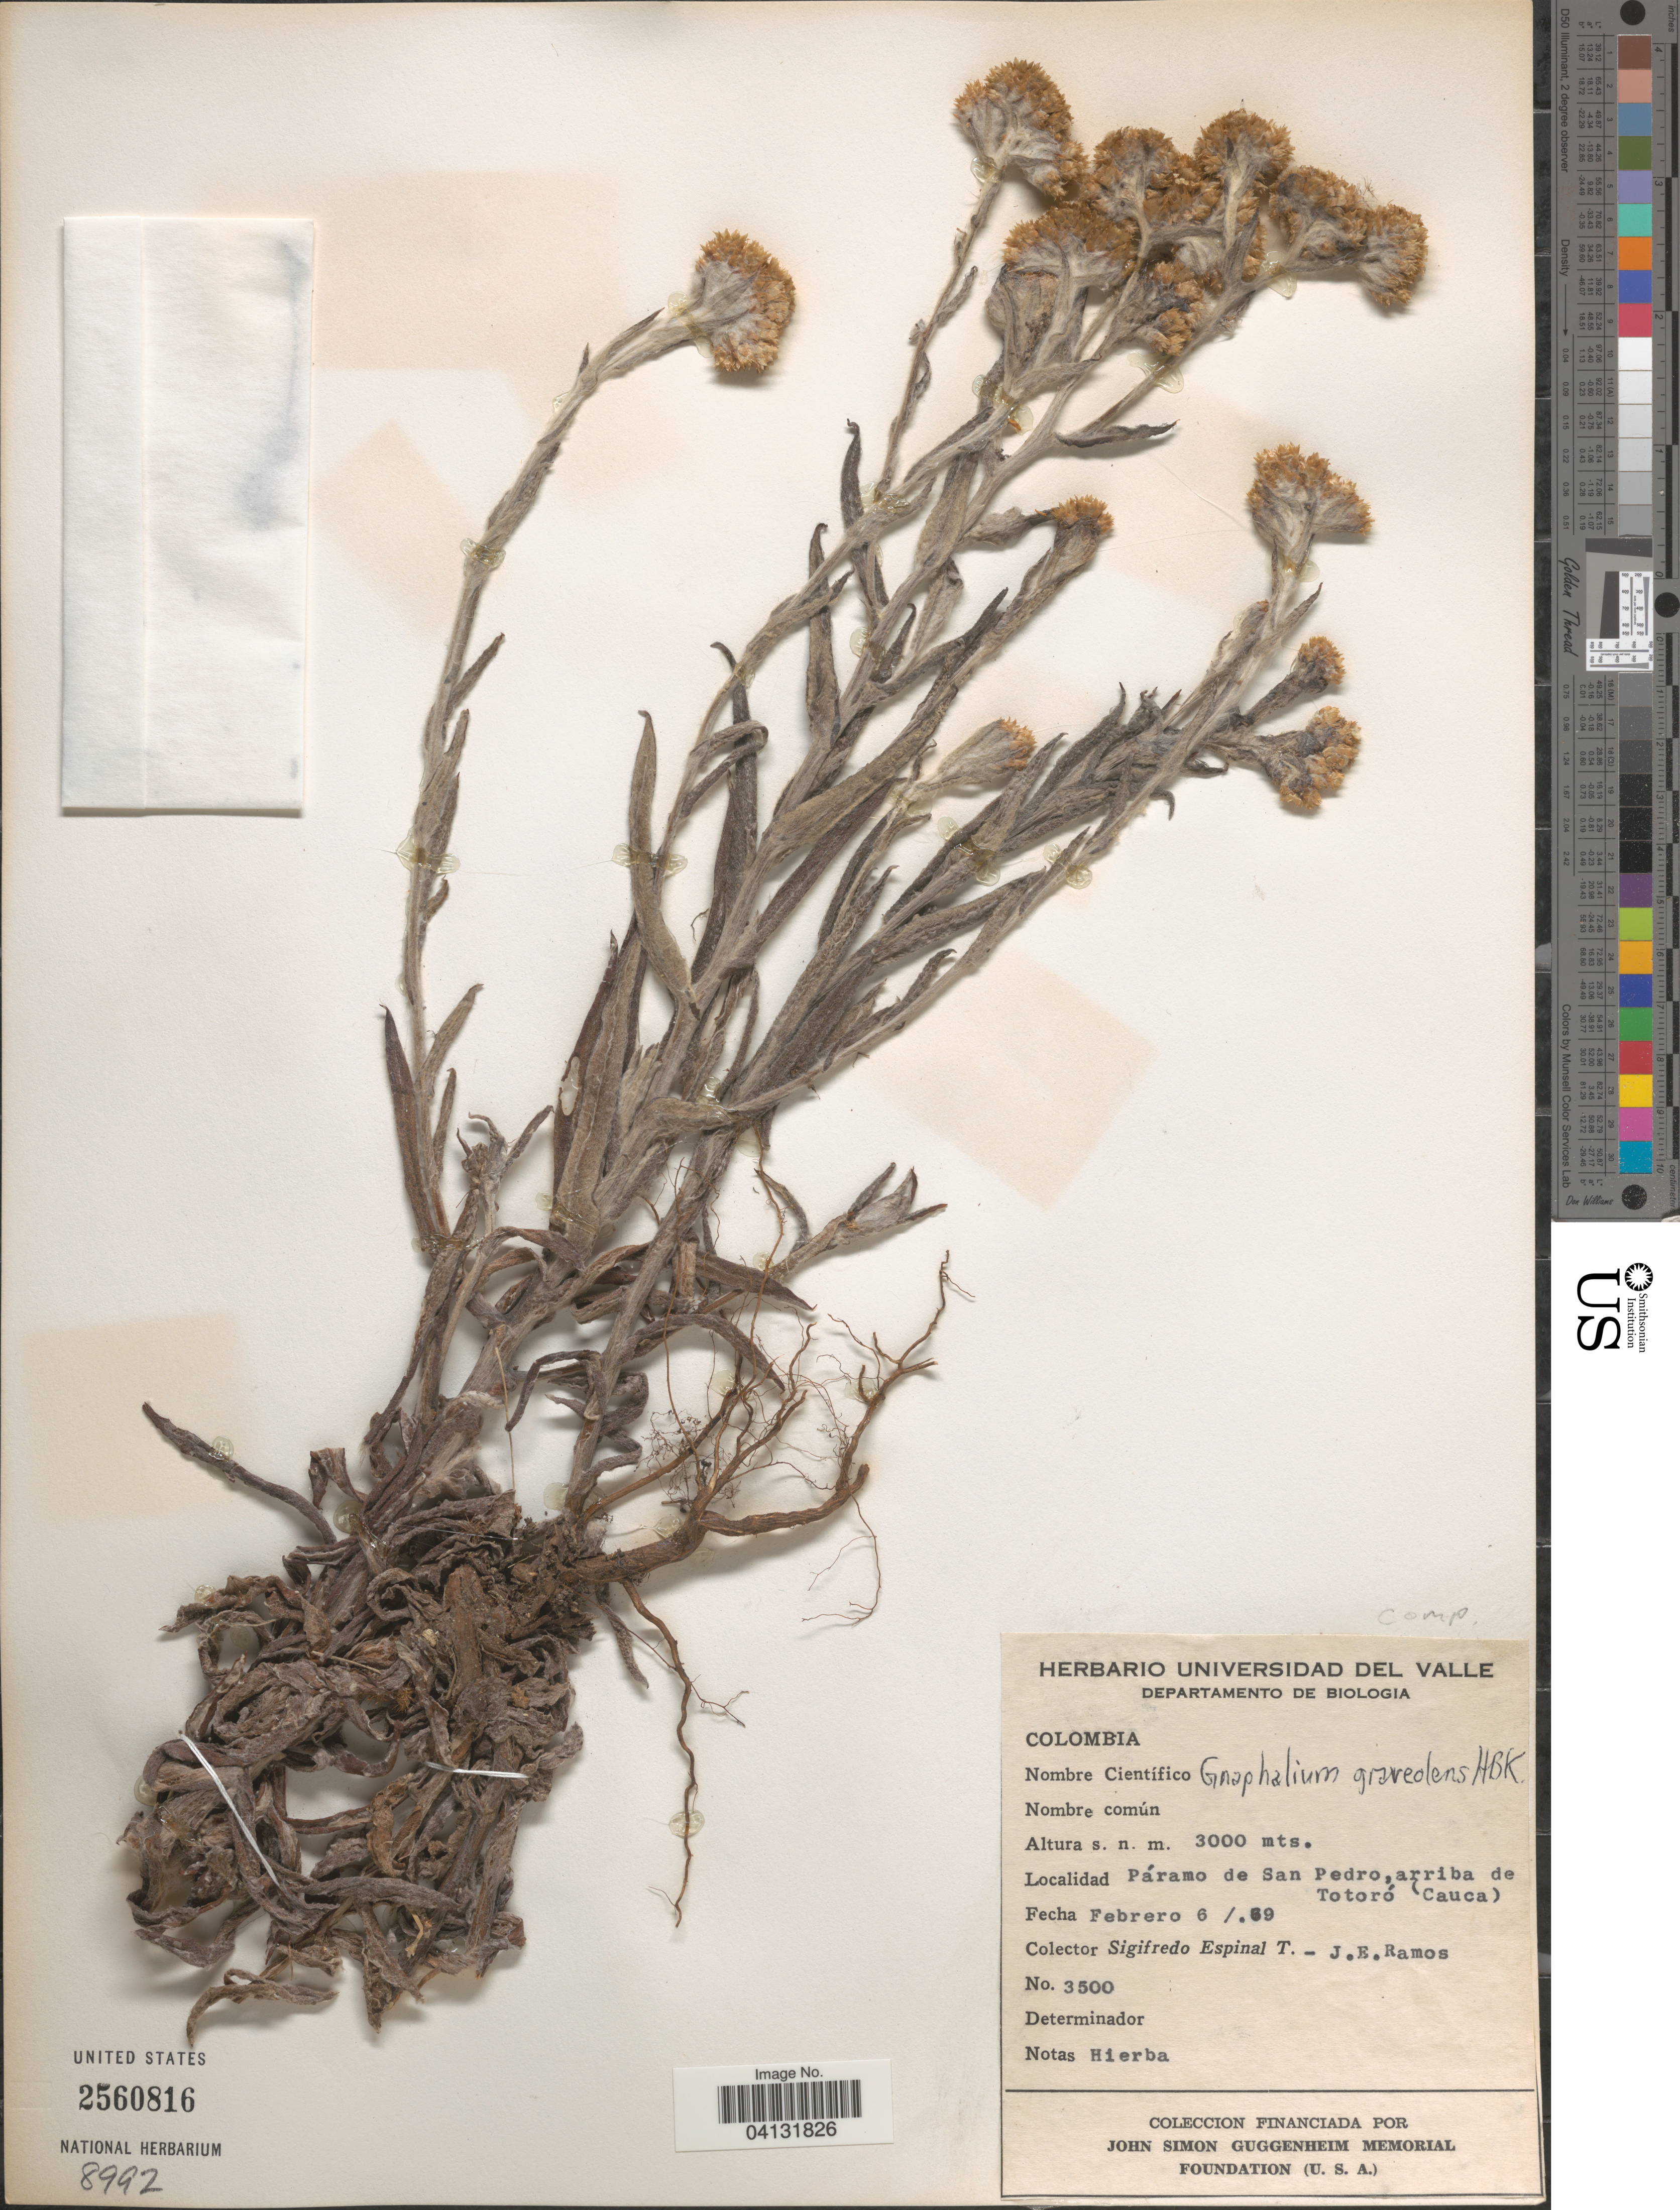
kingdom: Plantae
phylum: Tracheophyta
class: Magnoliopsida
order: Asterales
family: Asteraceae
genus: Gnaphalium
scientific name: Gnaphalium graveolens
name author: M. Bieb.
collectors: S. Espinal T. & J. E. Ramos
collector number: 3500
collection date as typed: Transcribed d/m/y: 6/2/69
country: Colombia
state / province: Cauca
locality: Páramo de San Pedro, arriba de Totoró.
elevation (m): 3000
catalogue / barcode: US 2560816